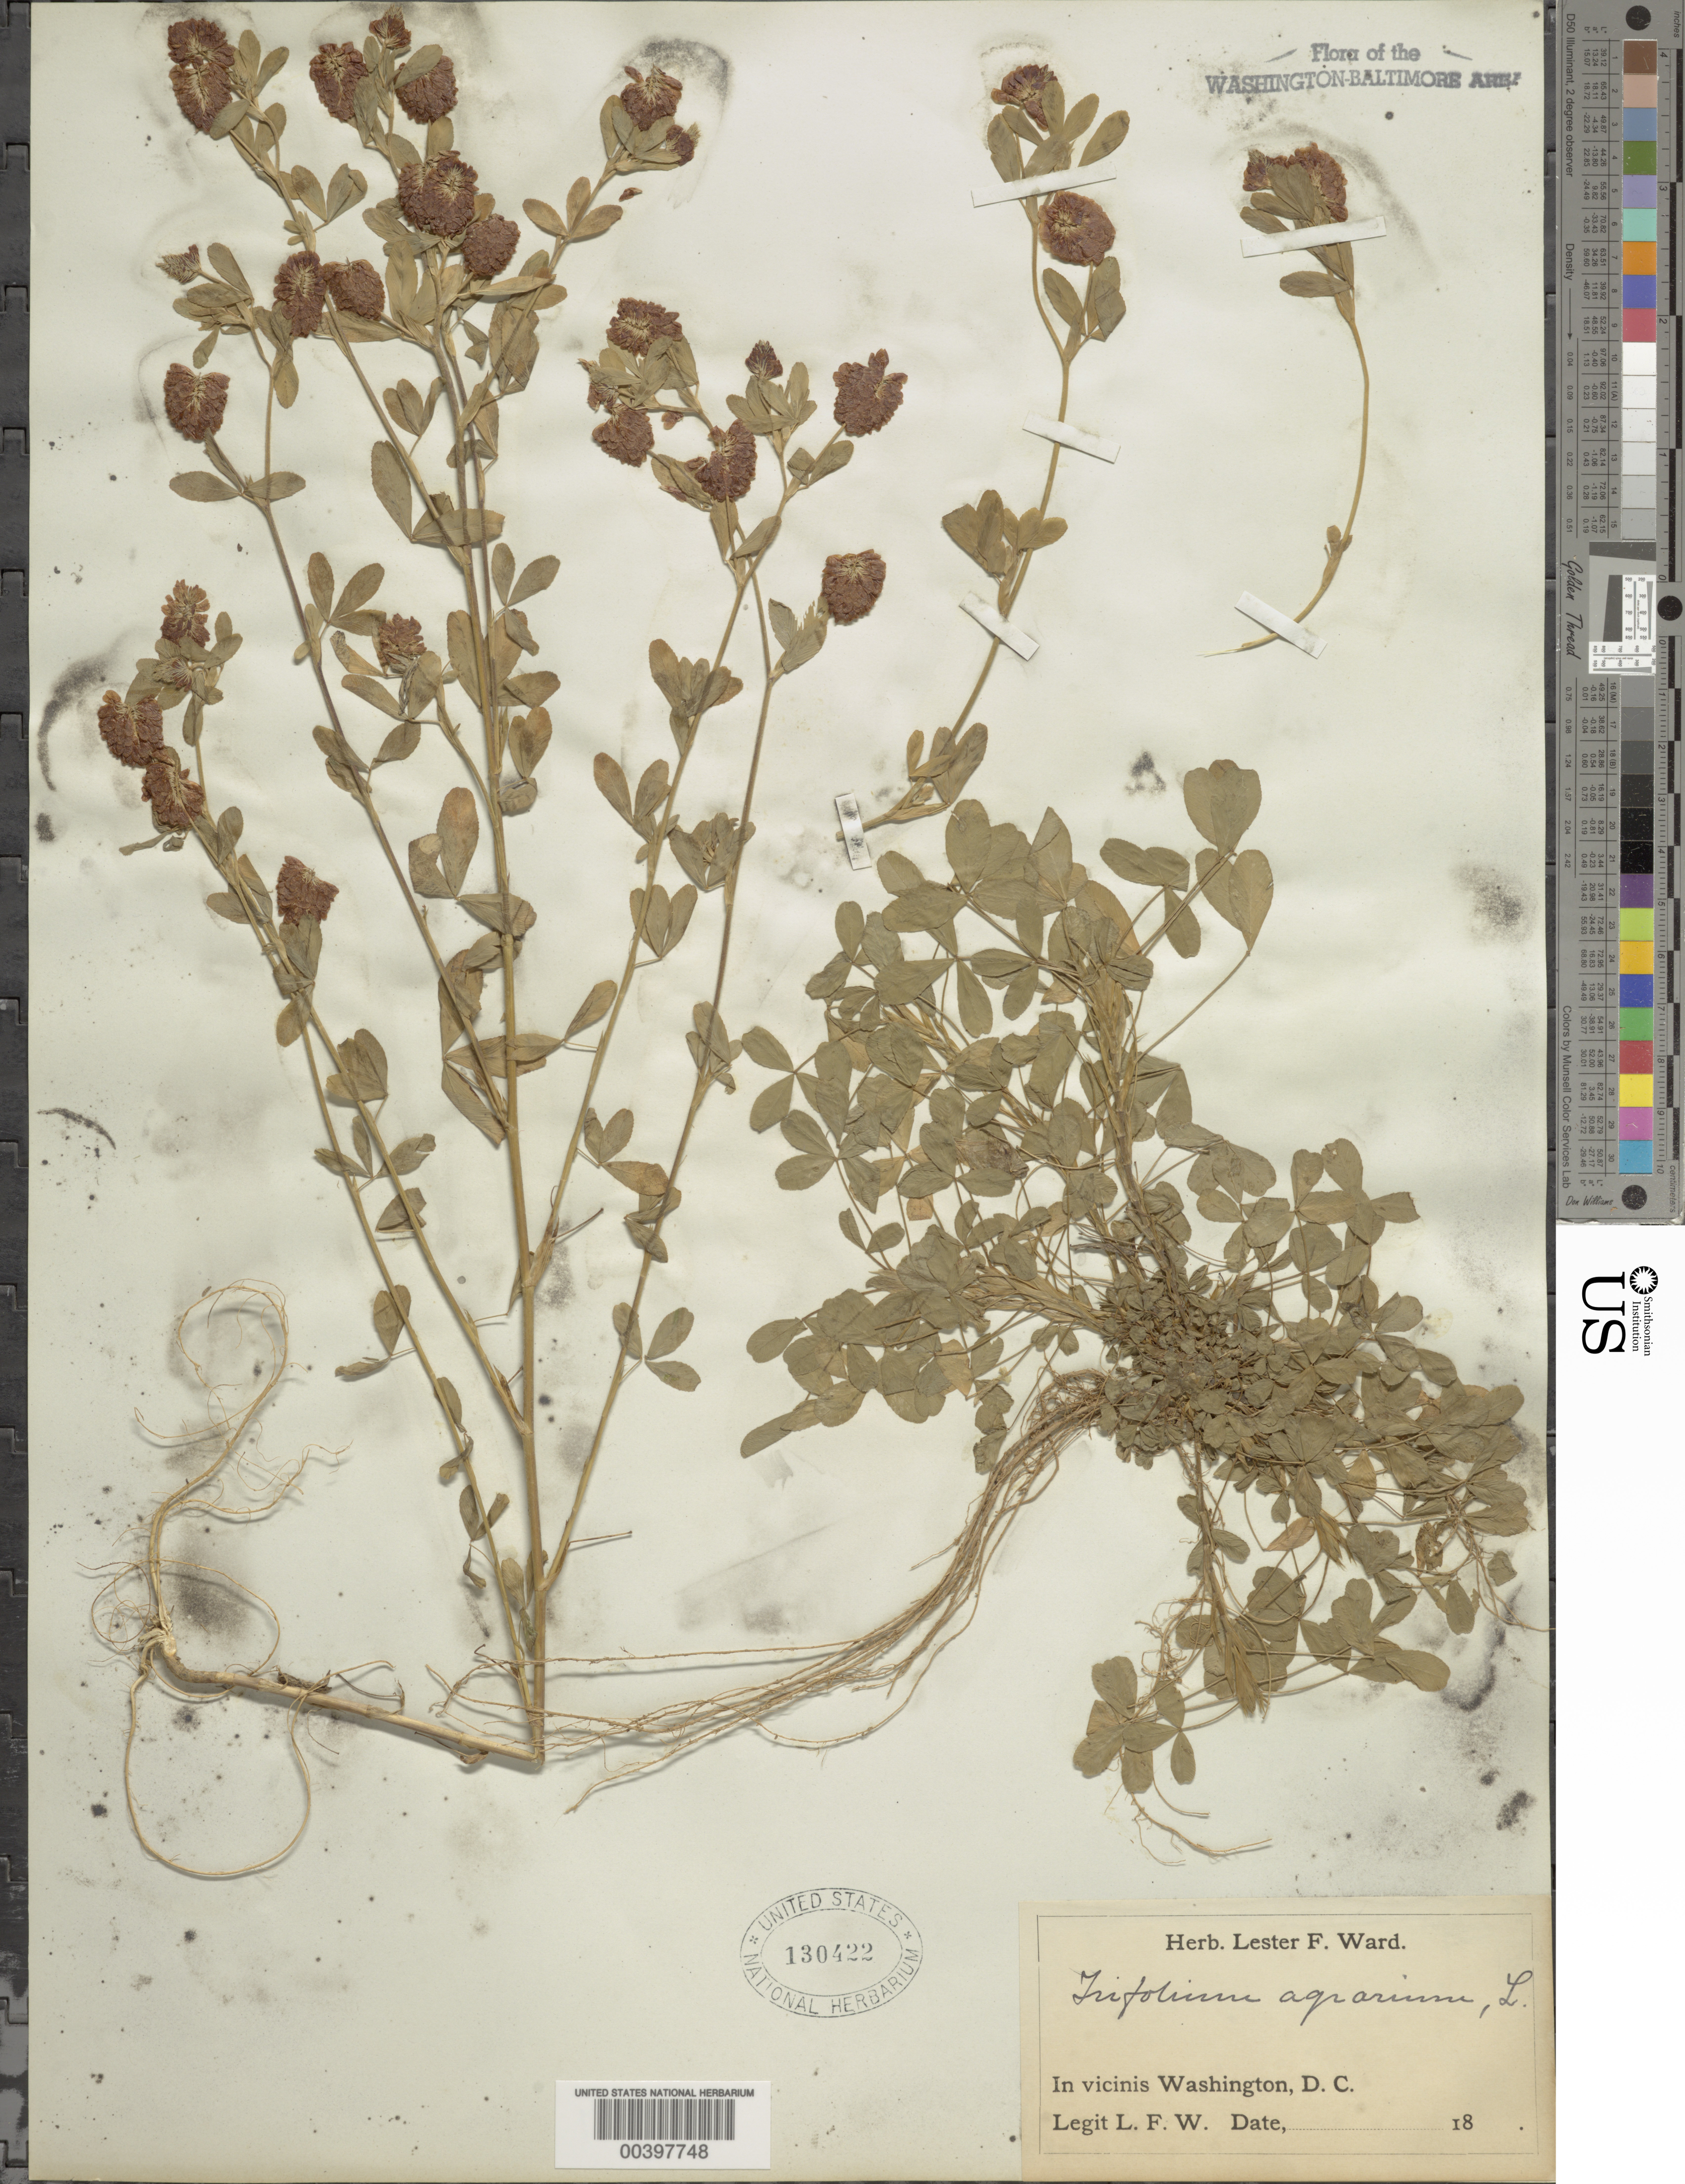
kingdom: Plantae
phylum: Tracheophyta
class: Magnoliopsida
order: Fabales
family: Fabaceae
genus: Trifolium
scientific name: Trifolium aureum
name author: Pollich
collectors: L. F. Ward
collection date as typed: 18--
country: United States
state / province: District of Columbia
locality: G.P.W., Washington D.C. area.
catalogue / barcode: US 130422